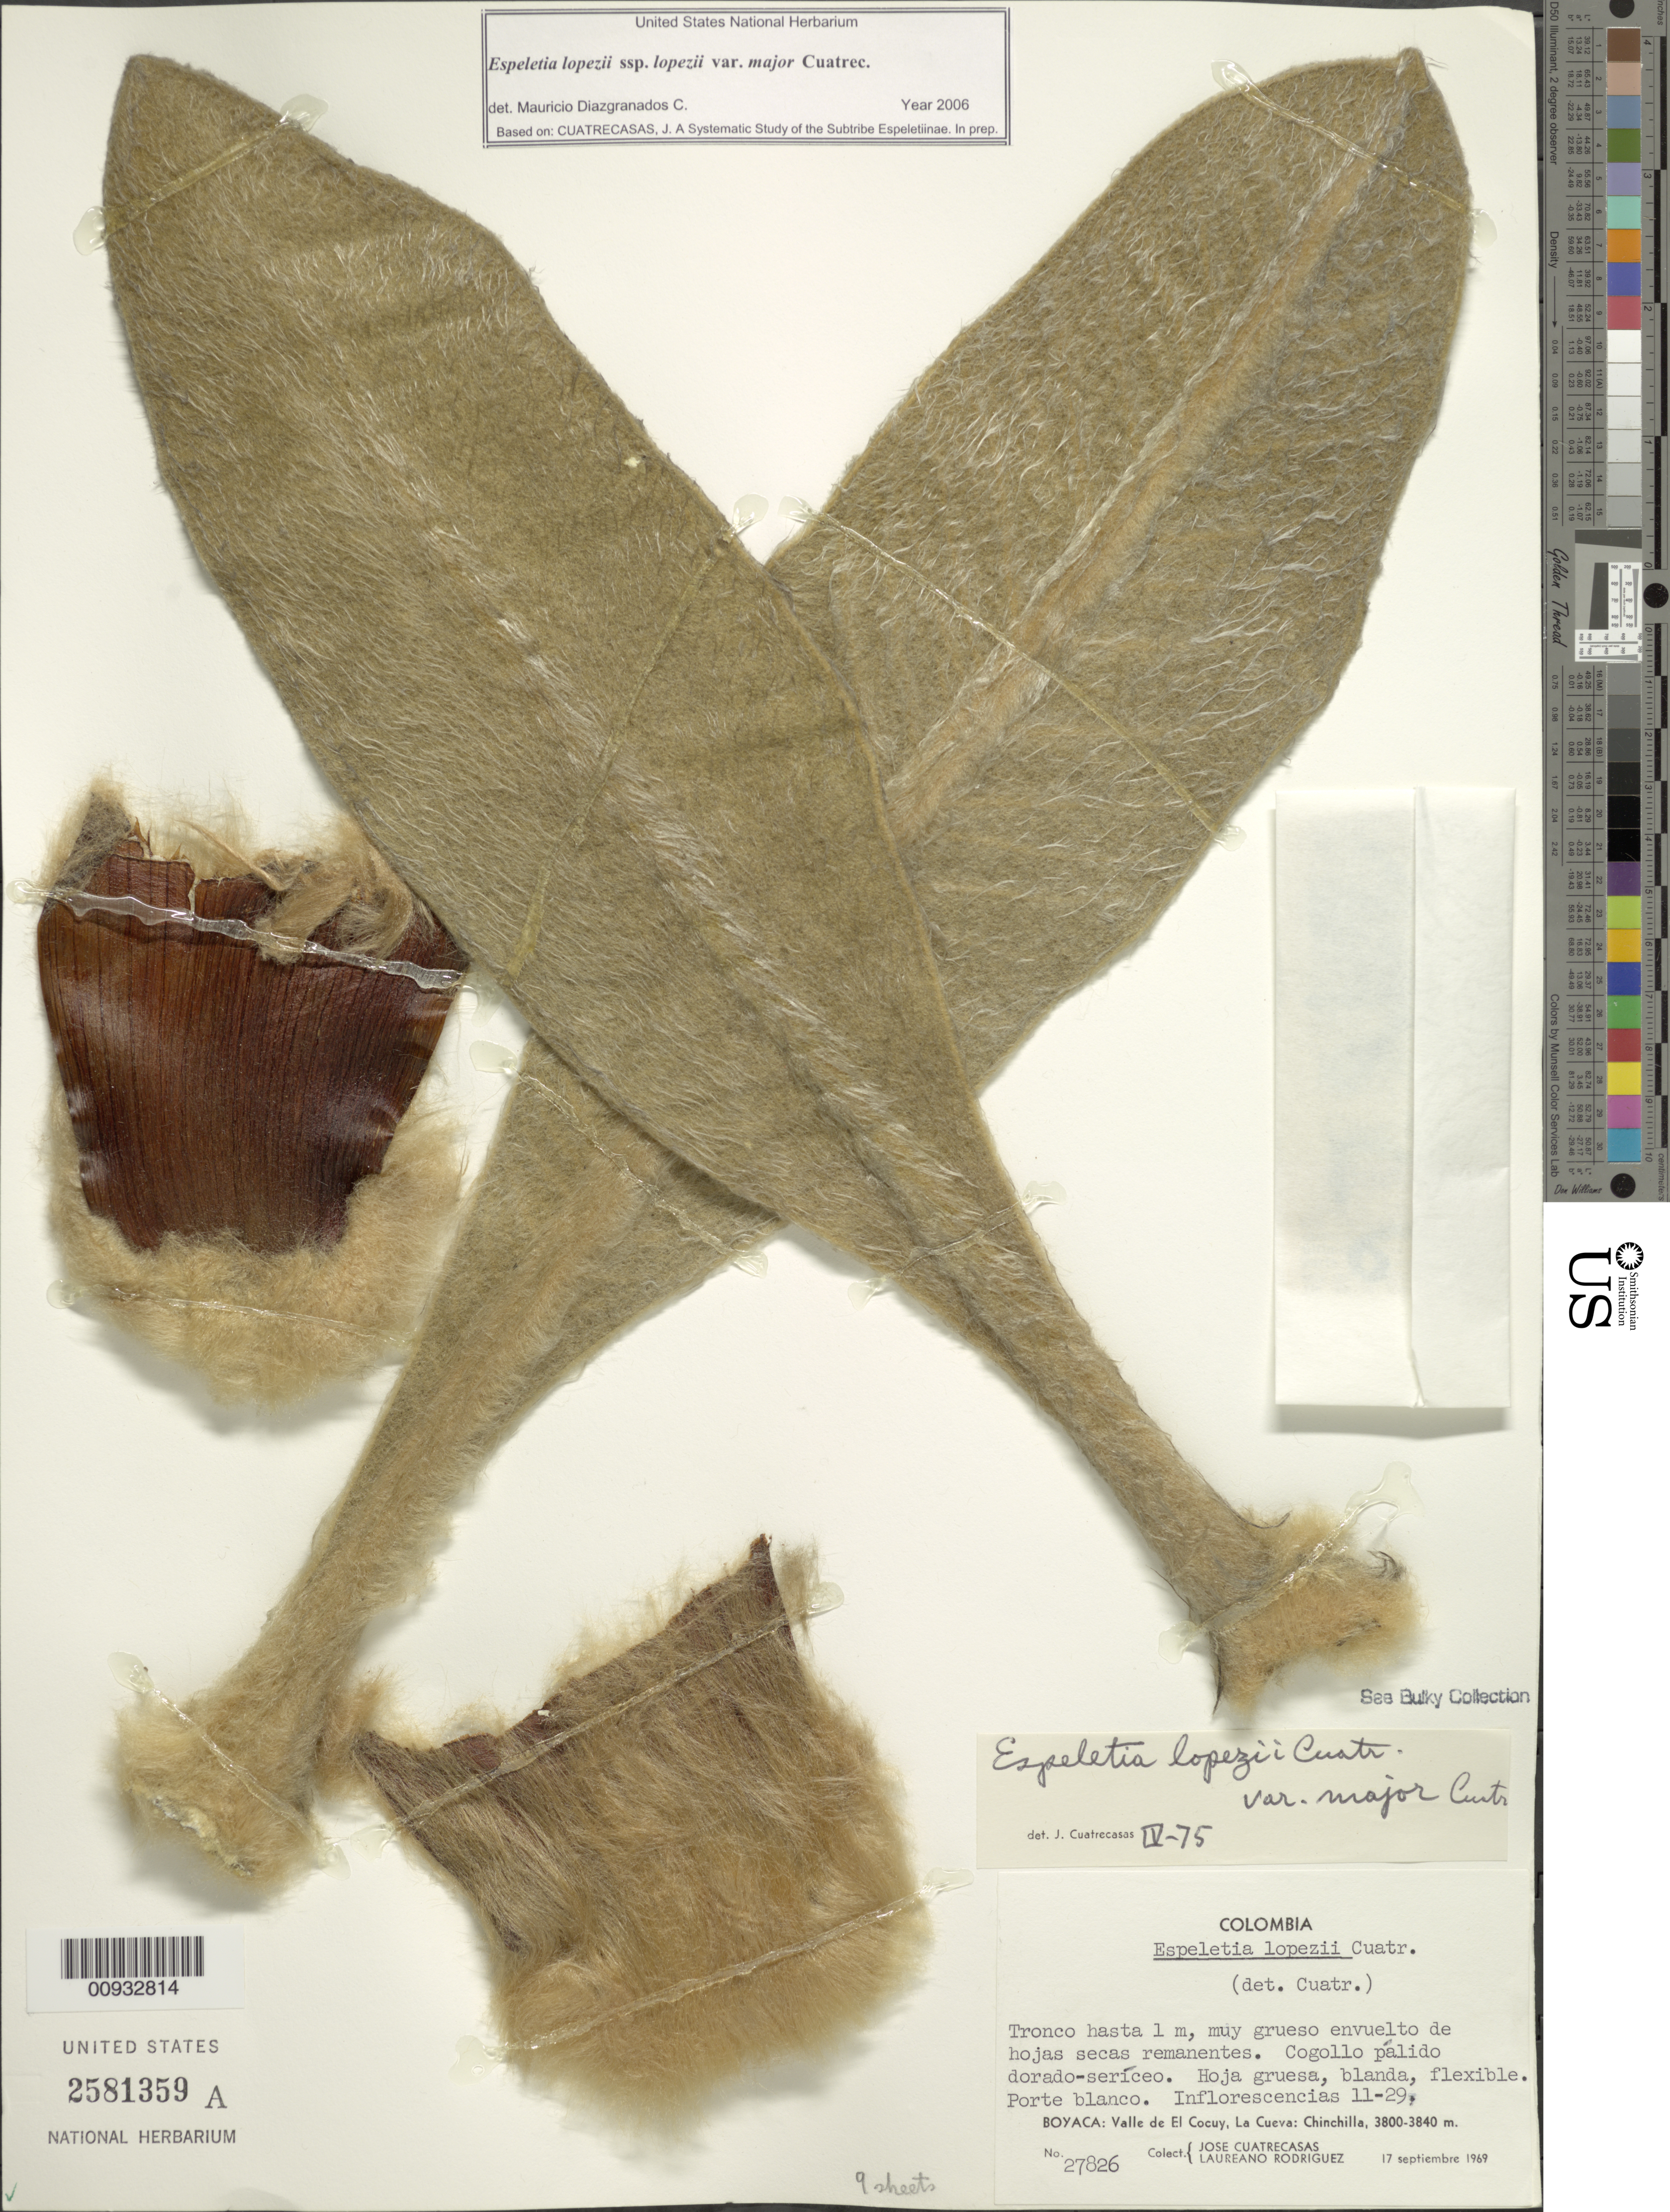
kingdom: Plantae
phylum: Tracheophyta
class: Magnoliopsida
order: Asterales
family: Asteraceae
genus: Espeletia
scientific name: Espeletia lopezii var. major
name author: Cuatrec.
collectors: J. Cuatrecasas & L. Rodriguez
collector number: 27826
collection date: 1969-09-17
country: Colombia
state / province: Boyacá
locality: Valle de El Cocuy, La Cueva: Chinchilla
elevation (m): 3800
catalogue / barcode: US 2581359A